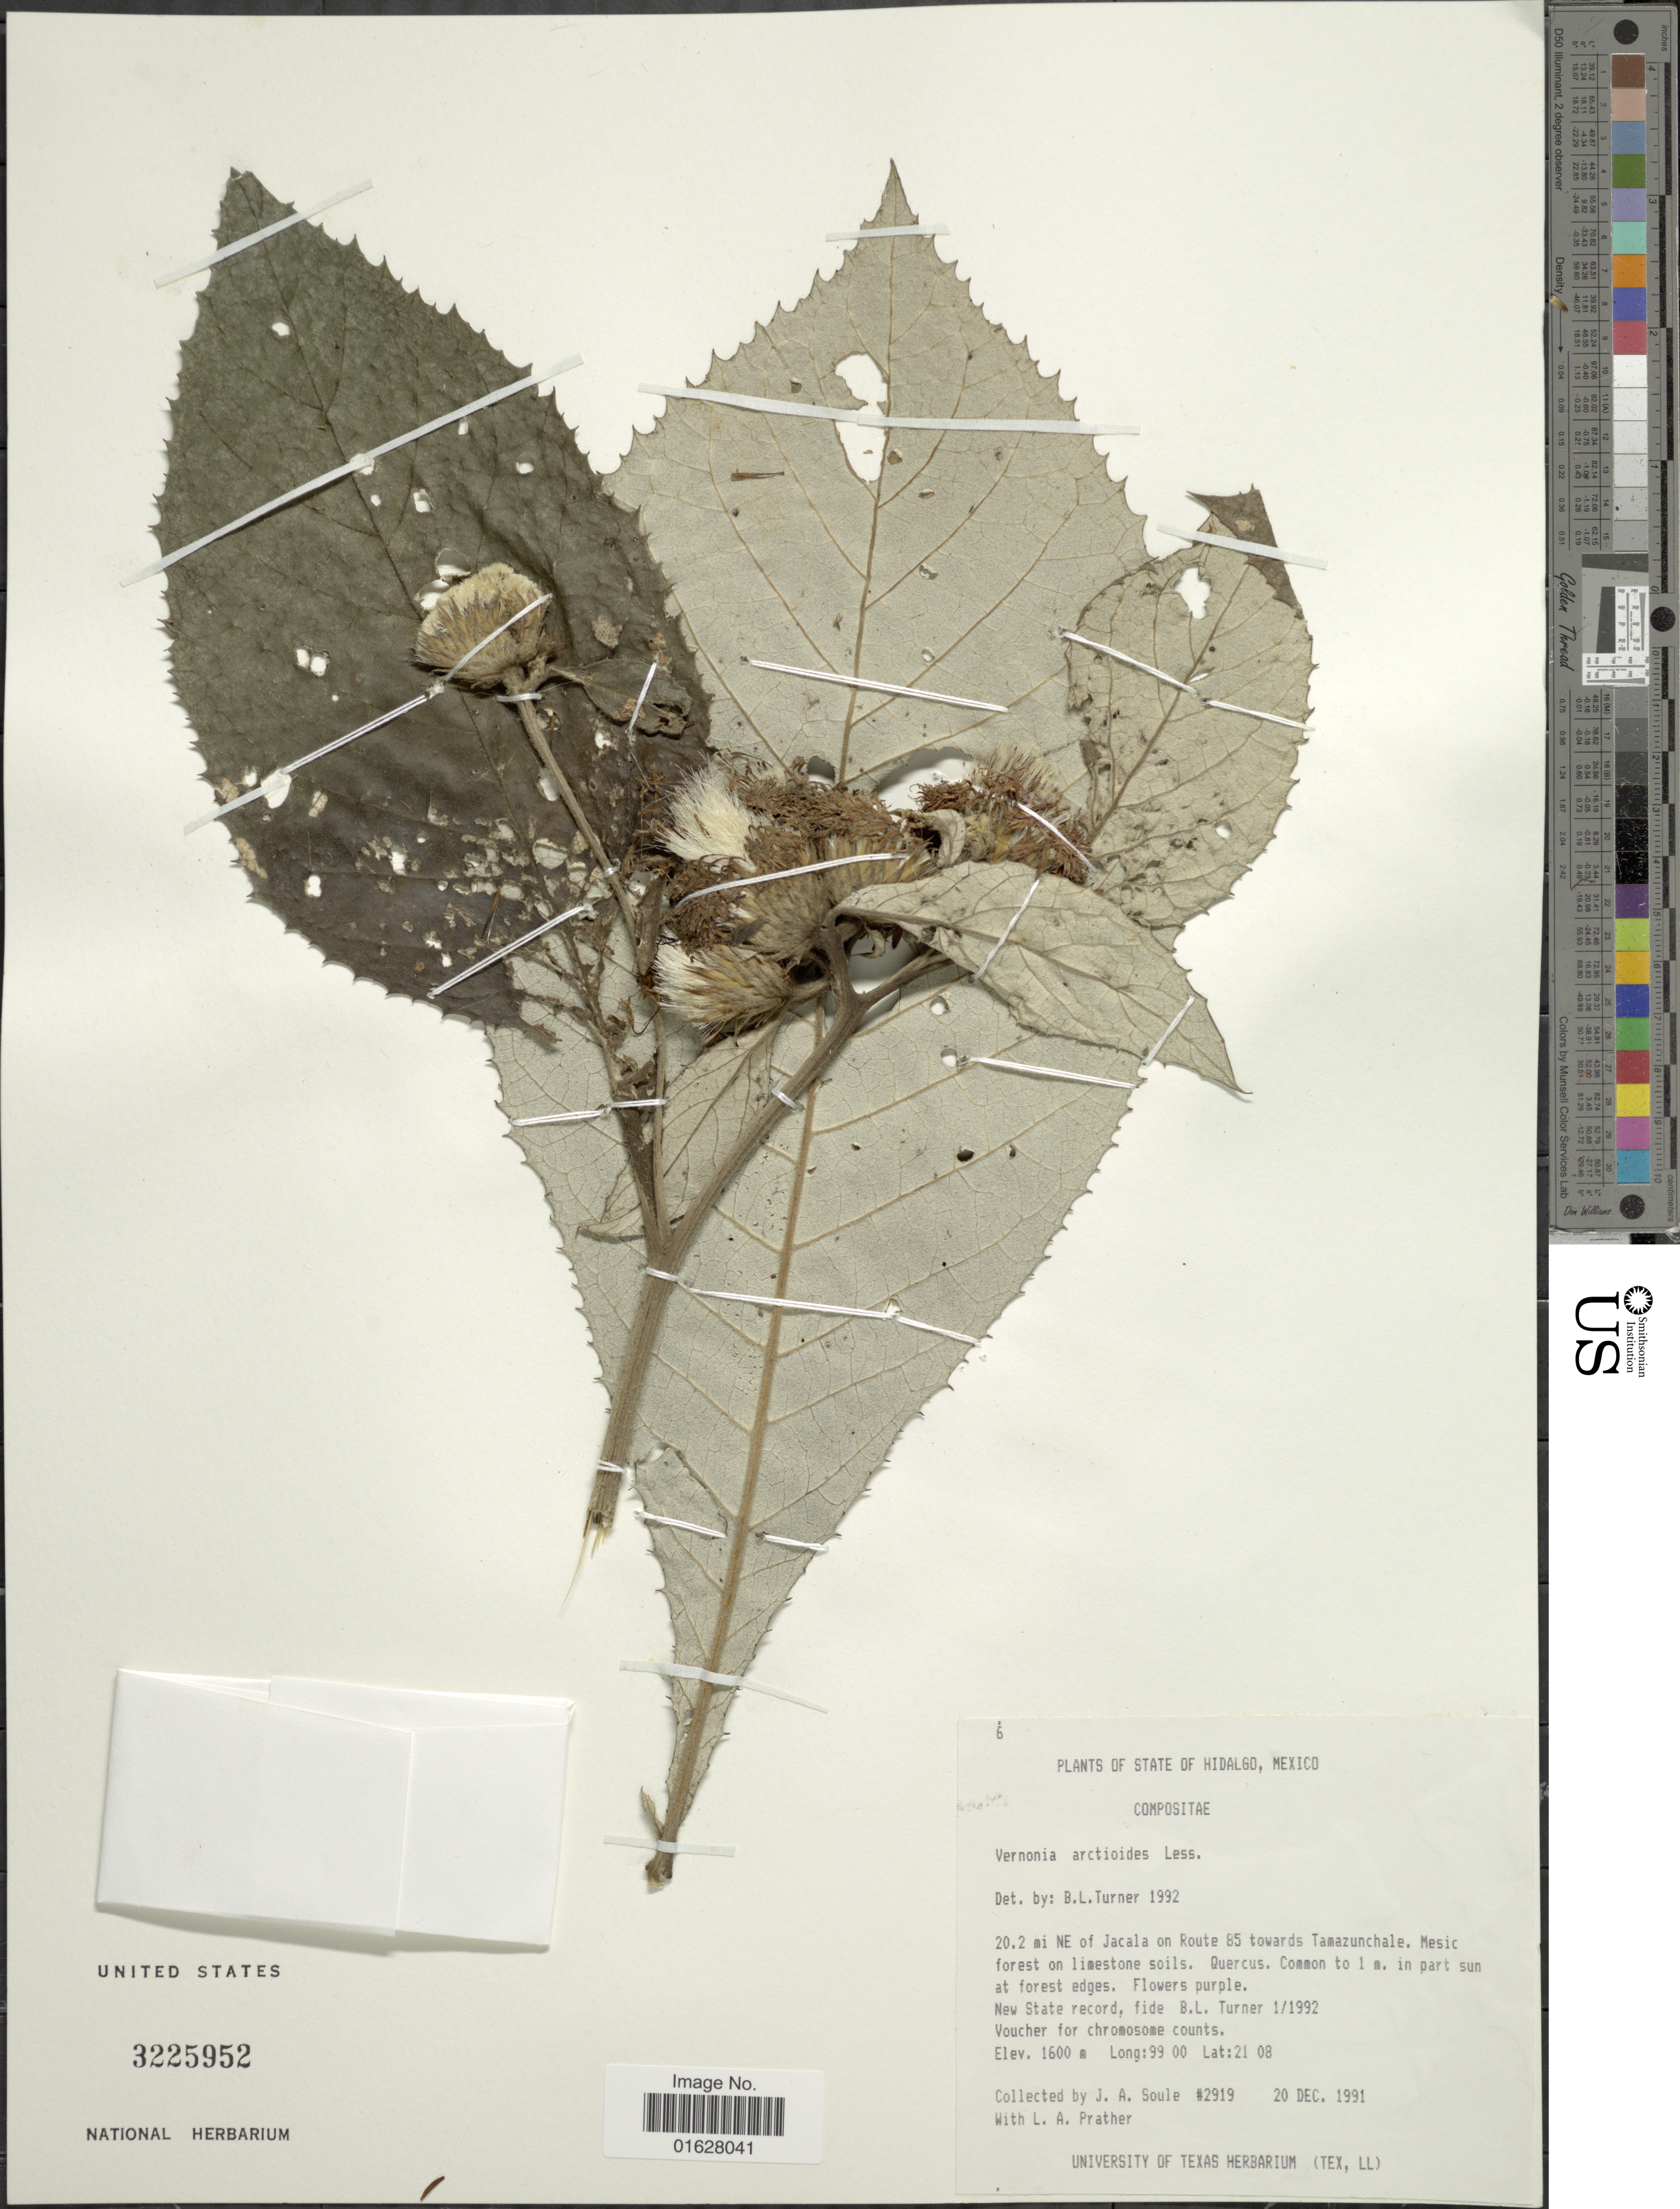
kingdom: Plantae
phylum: Tracheophyta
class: Magnoliopsida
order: Asterales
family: Asteraceae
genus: Leiboldia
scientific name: Leiboldia serrata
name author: (D. Don) Gleason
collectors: J. Soule & L. A. Prather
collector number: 2919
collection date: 1991-12-20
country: Mexico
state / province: Hidalgo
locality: State of Hidalgo, Mexico. 20.2 mi NE of Jacala on Route 85 towards Tamazunchale. Mesic forest on limestone soils. Quercus. Common to 1 m. in part sun at forest edges.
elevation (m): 1600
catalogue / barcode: US 3225952